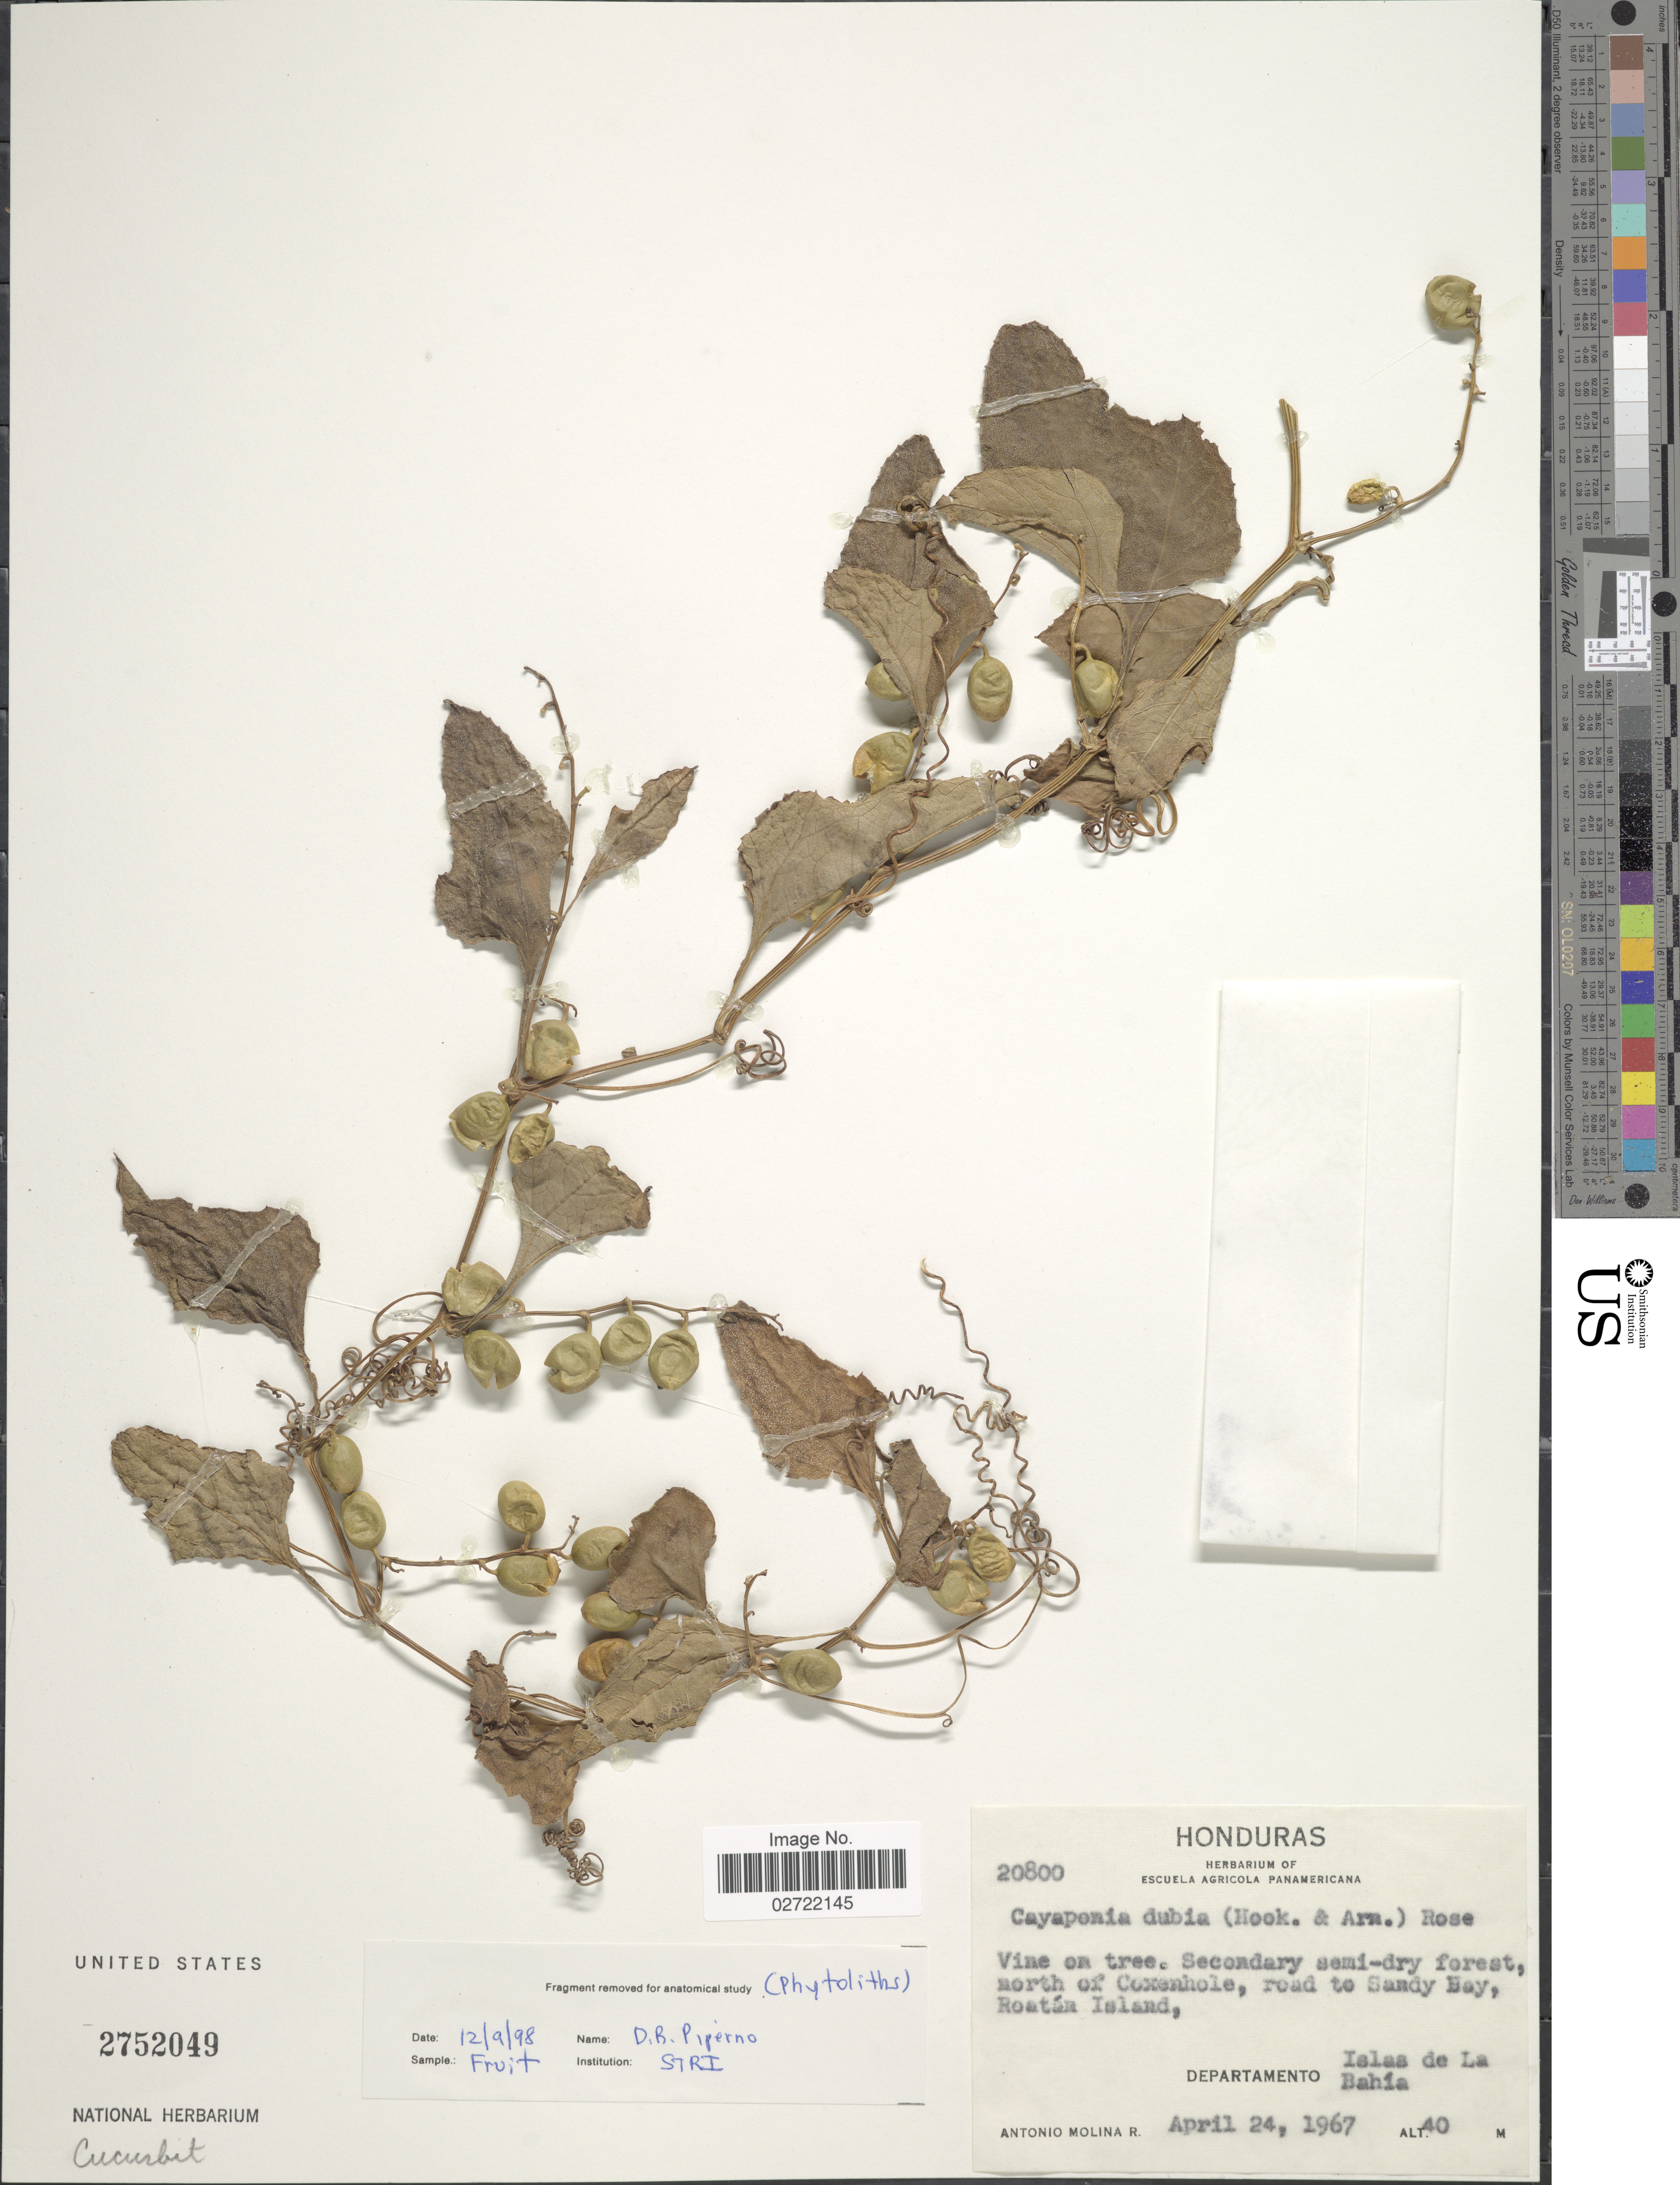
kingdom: Plantae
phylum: Tracheophyta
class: Magnoliopsida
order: Cucurbitales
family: Cucurbitaceae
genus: Cayaponia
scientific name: Cayaponia dubia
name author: (Hook. & Arn.) Rose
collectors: A. Molina R.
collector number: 20800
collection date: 1967-04-24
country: Honduras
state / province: Islas de la Bahía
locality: North of Coxenhole, road to Sandy Bay, Roatán Island, Departamento Islas de La Bahía.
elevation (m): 40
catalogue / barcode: US 2752049